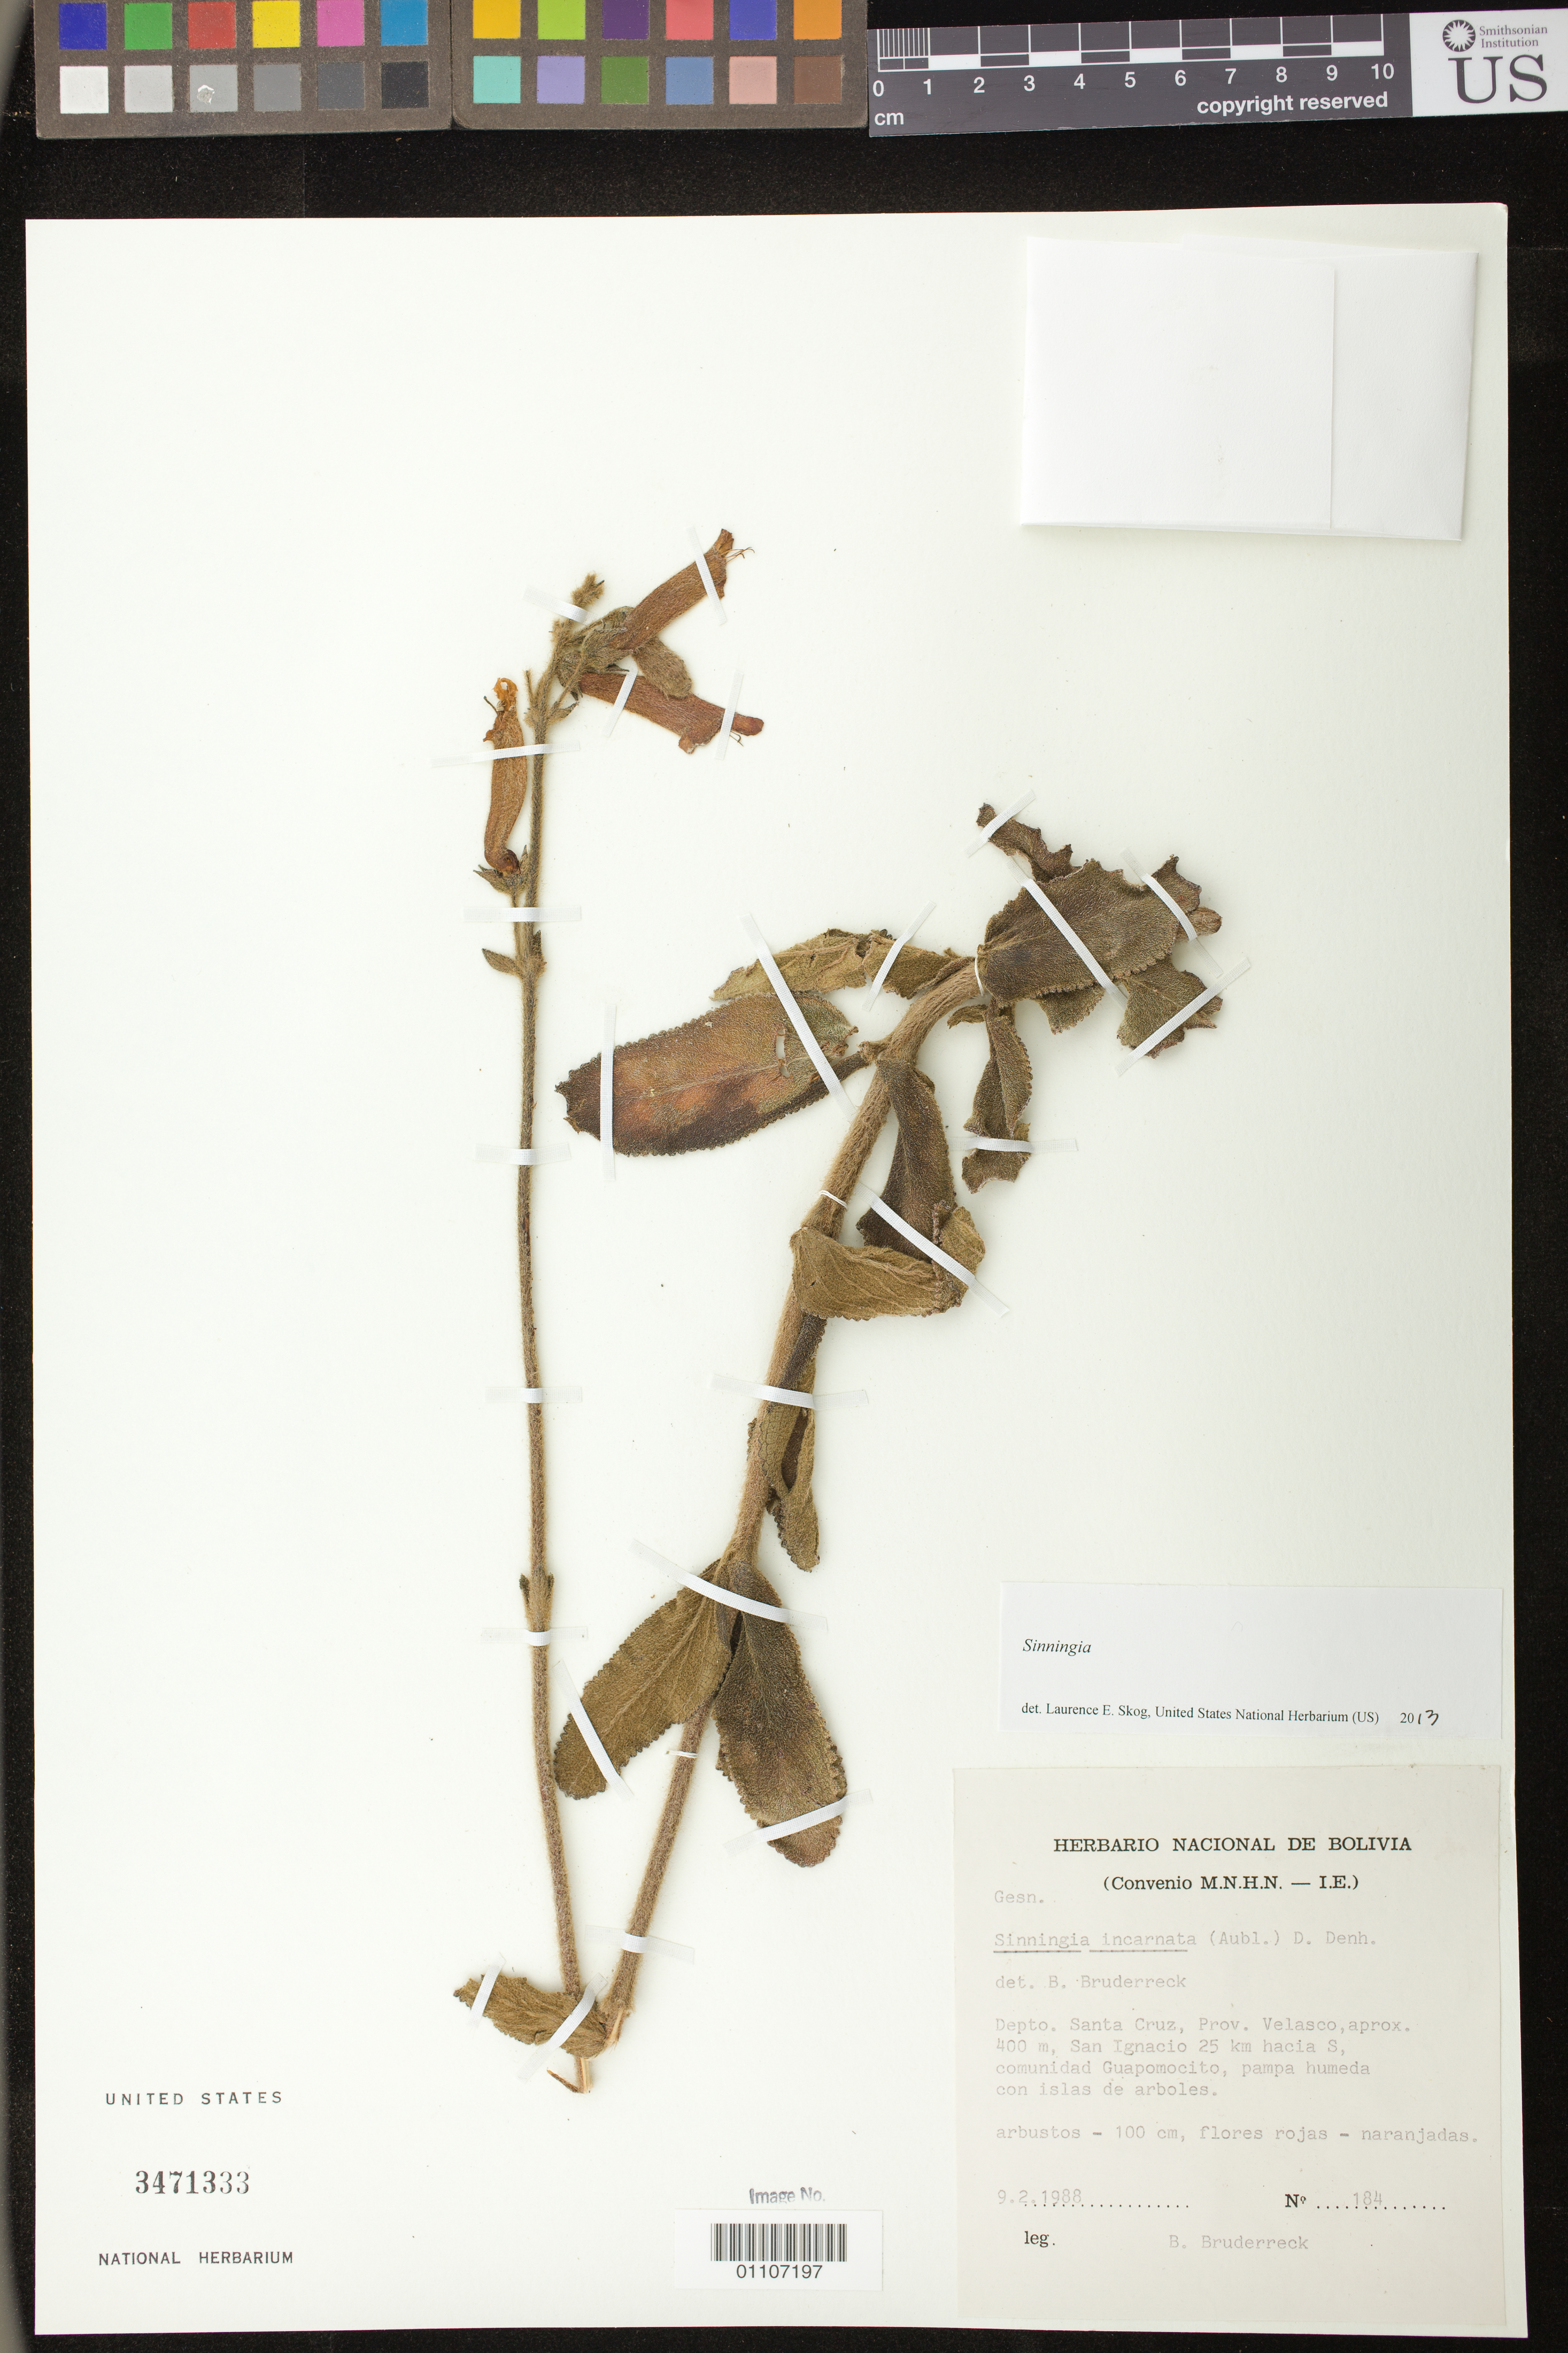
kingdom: Plantae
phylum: Tracheophyta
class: Magnoliopsida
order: Lamiales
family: Gesneriaceae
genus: Sinningia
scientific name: Sinningia sp.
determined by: Skog, Laurence E.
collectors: B. Bruddereck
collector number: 184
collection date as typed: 9.2.1988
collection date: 1988-02-09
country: Bolivia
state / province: Santa Cruz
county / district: Velasco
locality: approx. 400 m, San Ignacio 24 km hacia S,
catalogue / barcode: US 3471333